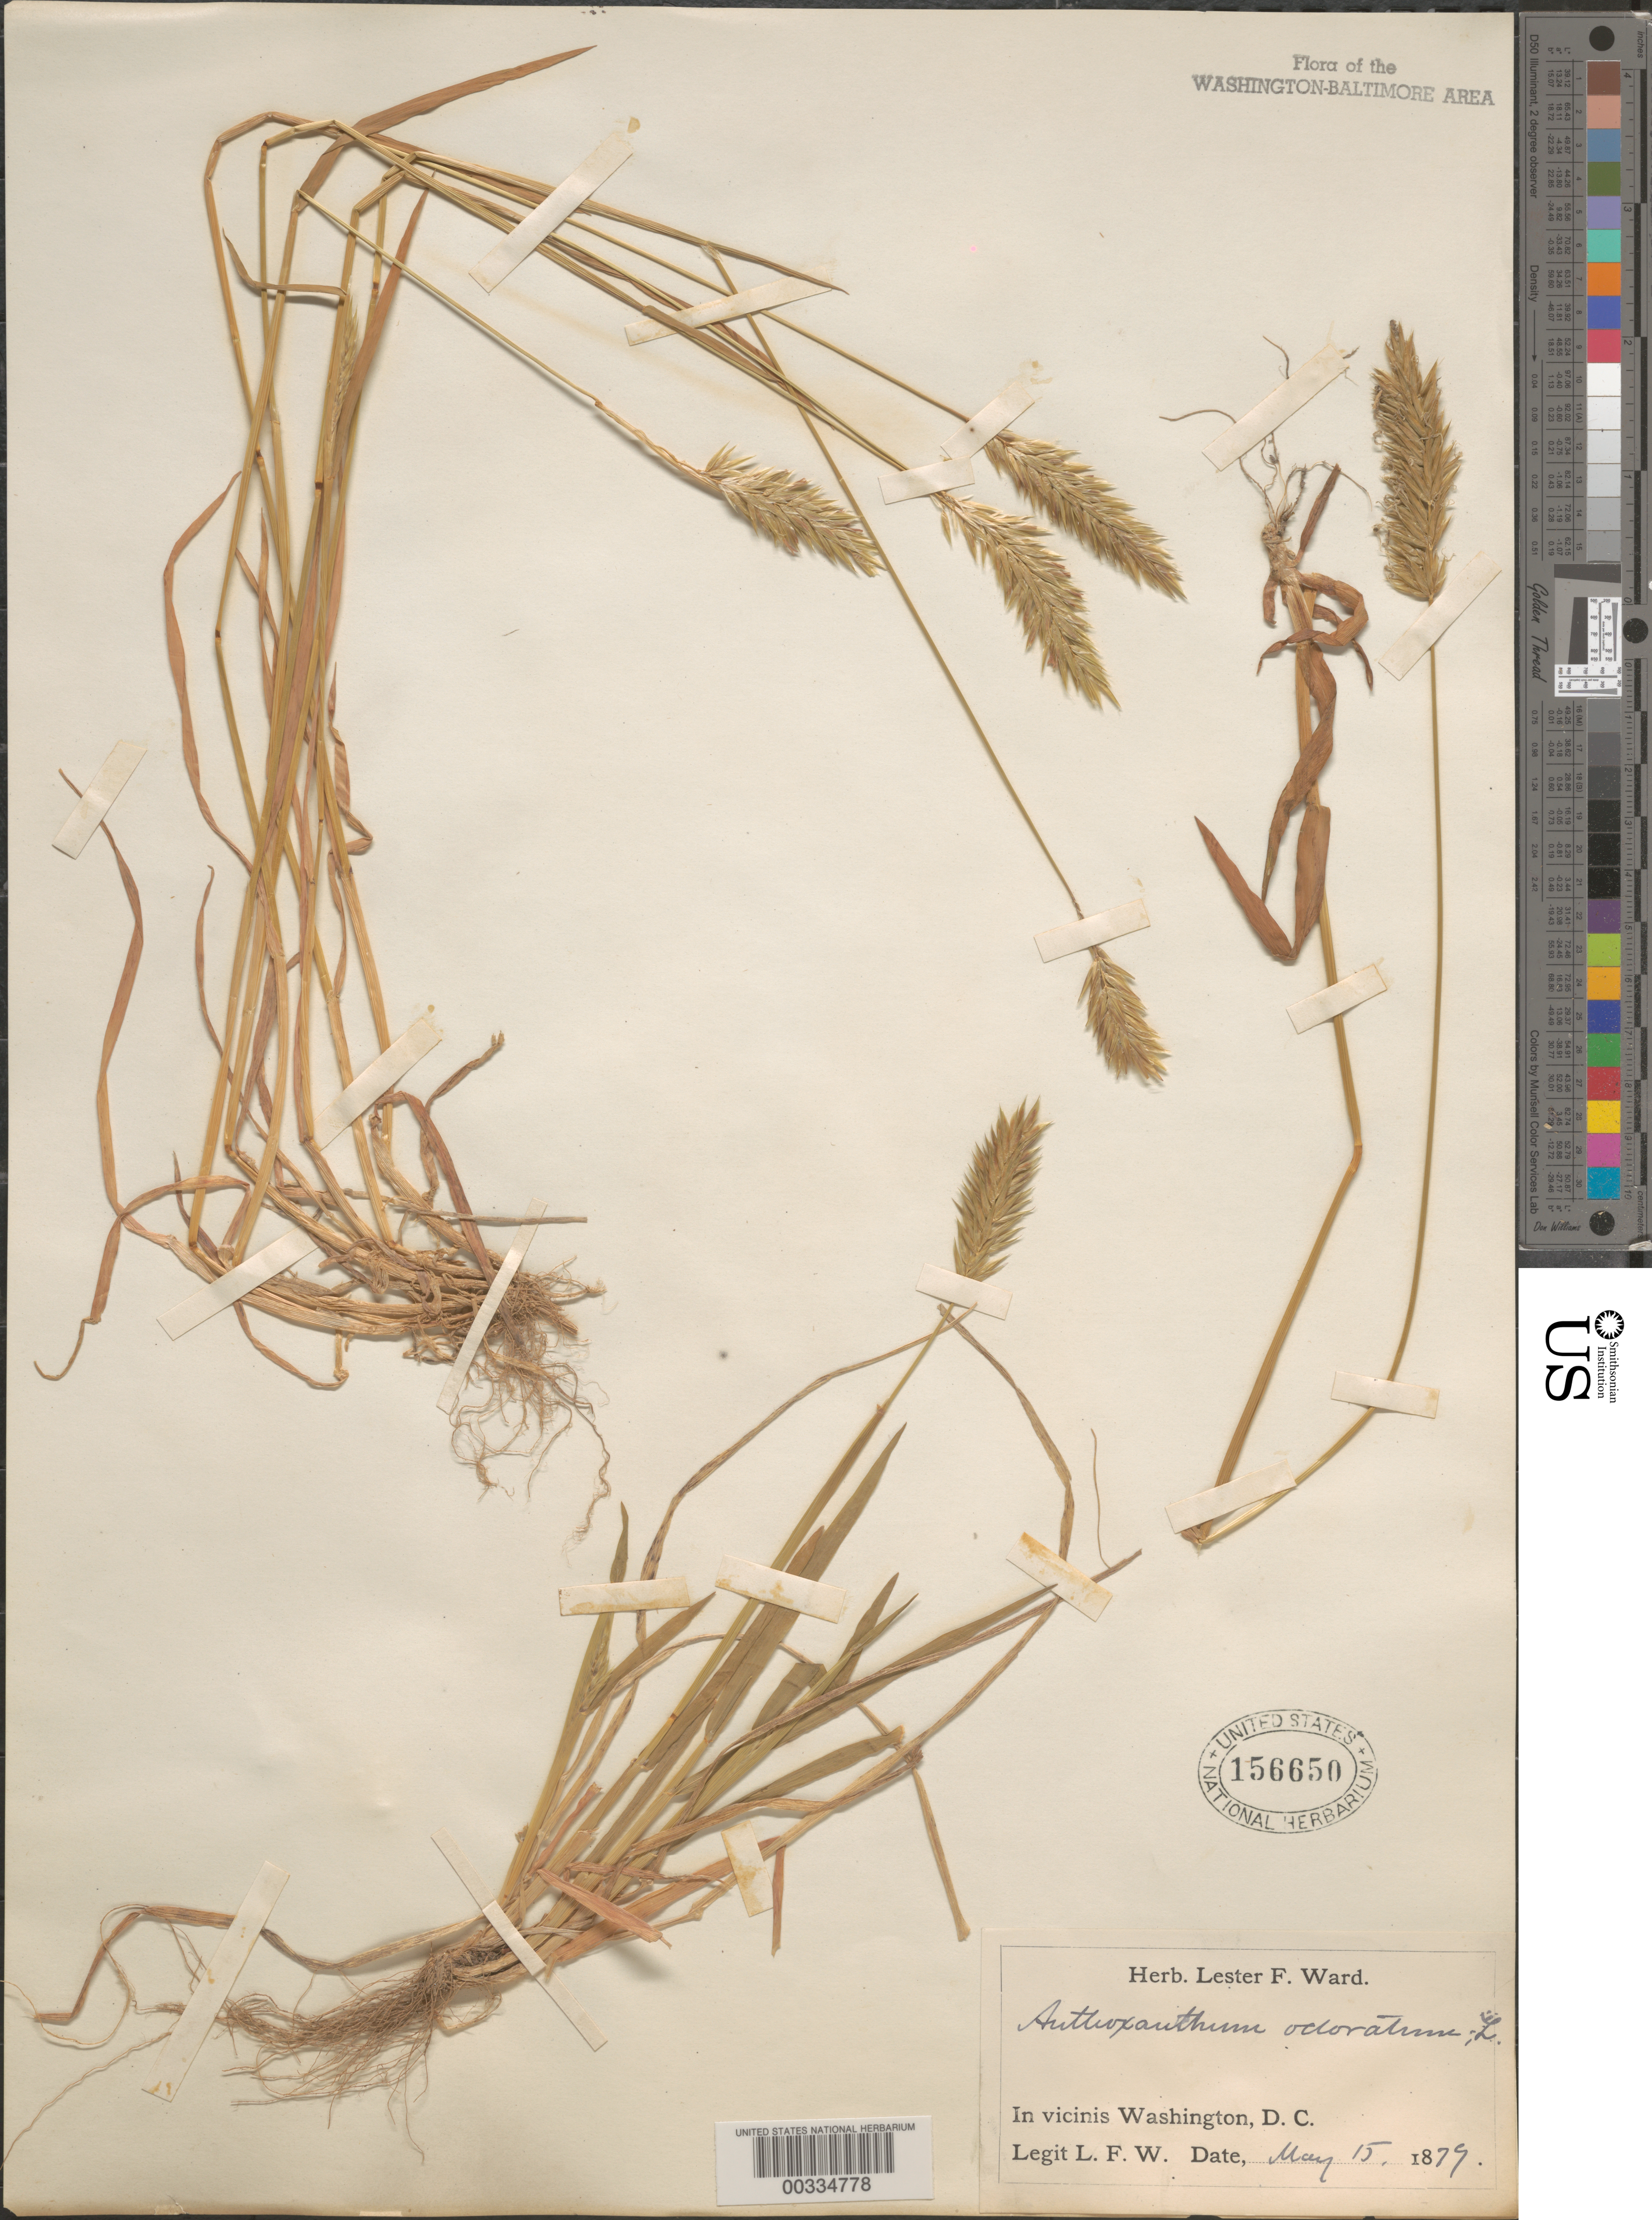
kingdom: Plantae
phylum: Tracheophyta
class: Liliopsida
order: Poales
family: Poaceae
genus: Anthoxanthum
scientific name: Anthoxanthum odoratum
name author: L.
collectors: L. F. Ward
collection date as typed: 15 May 1879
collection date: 1879-05-15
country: United States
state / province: District of Columbia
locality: Washington area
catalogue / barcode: US 156650